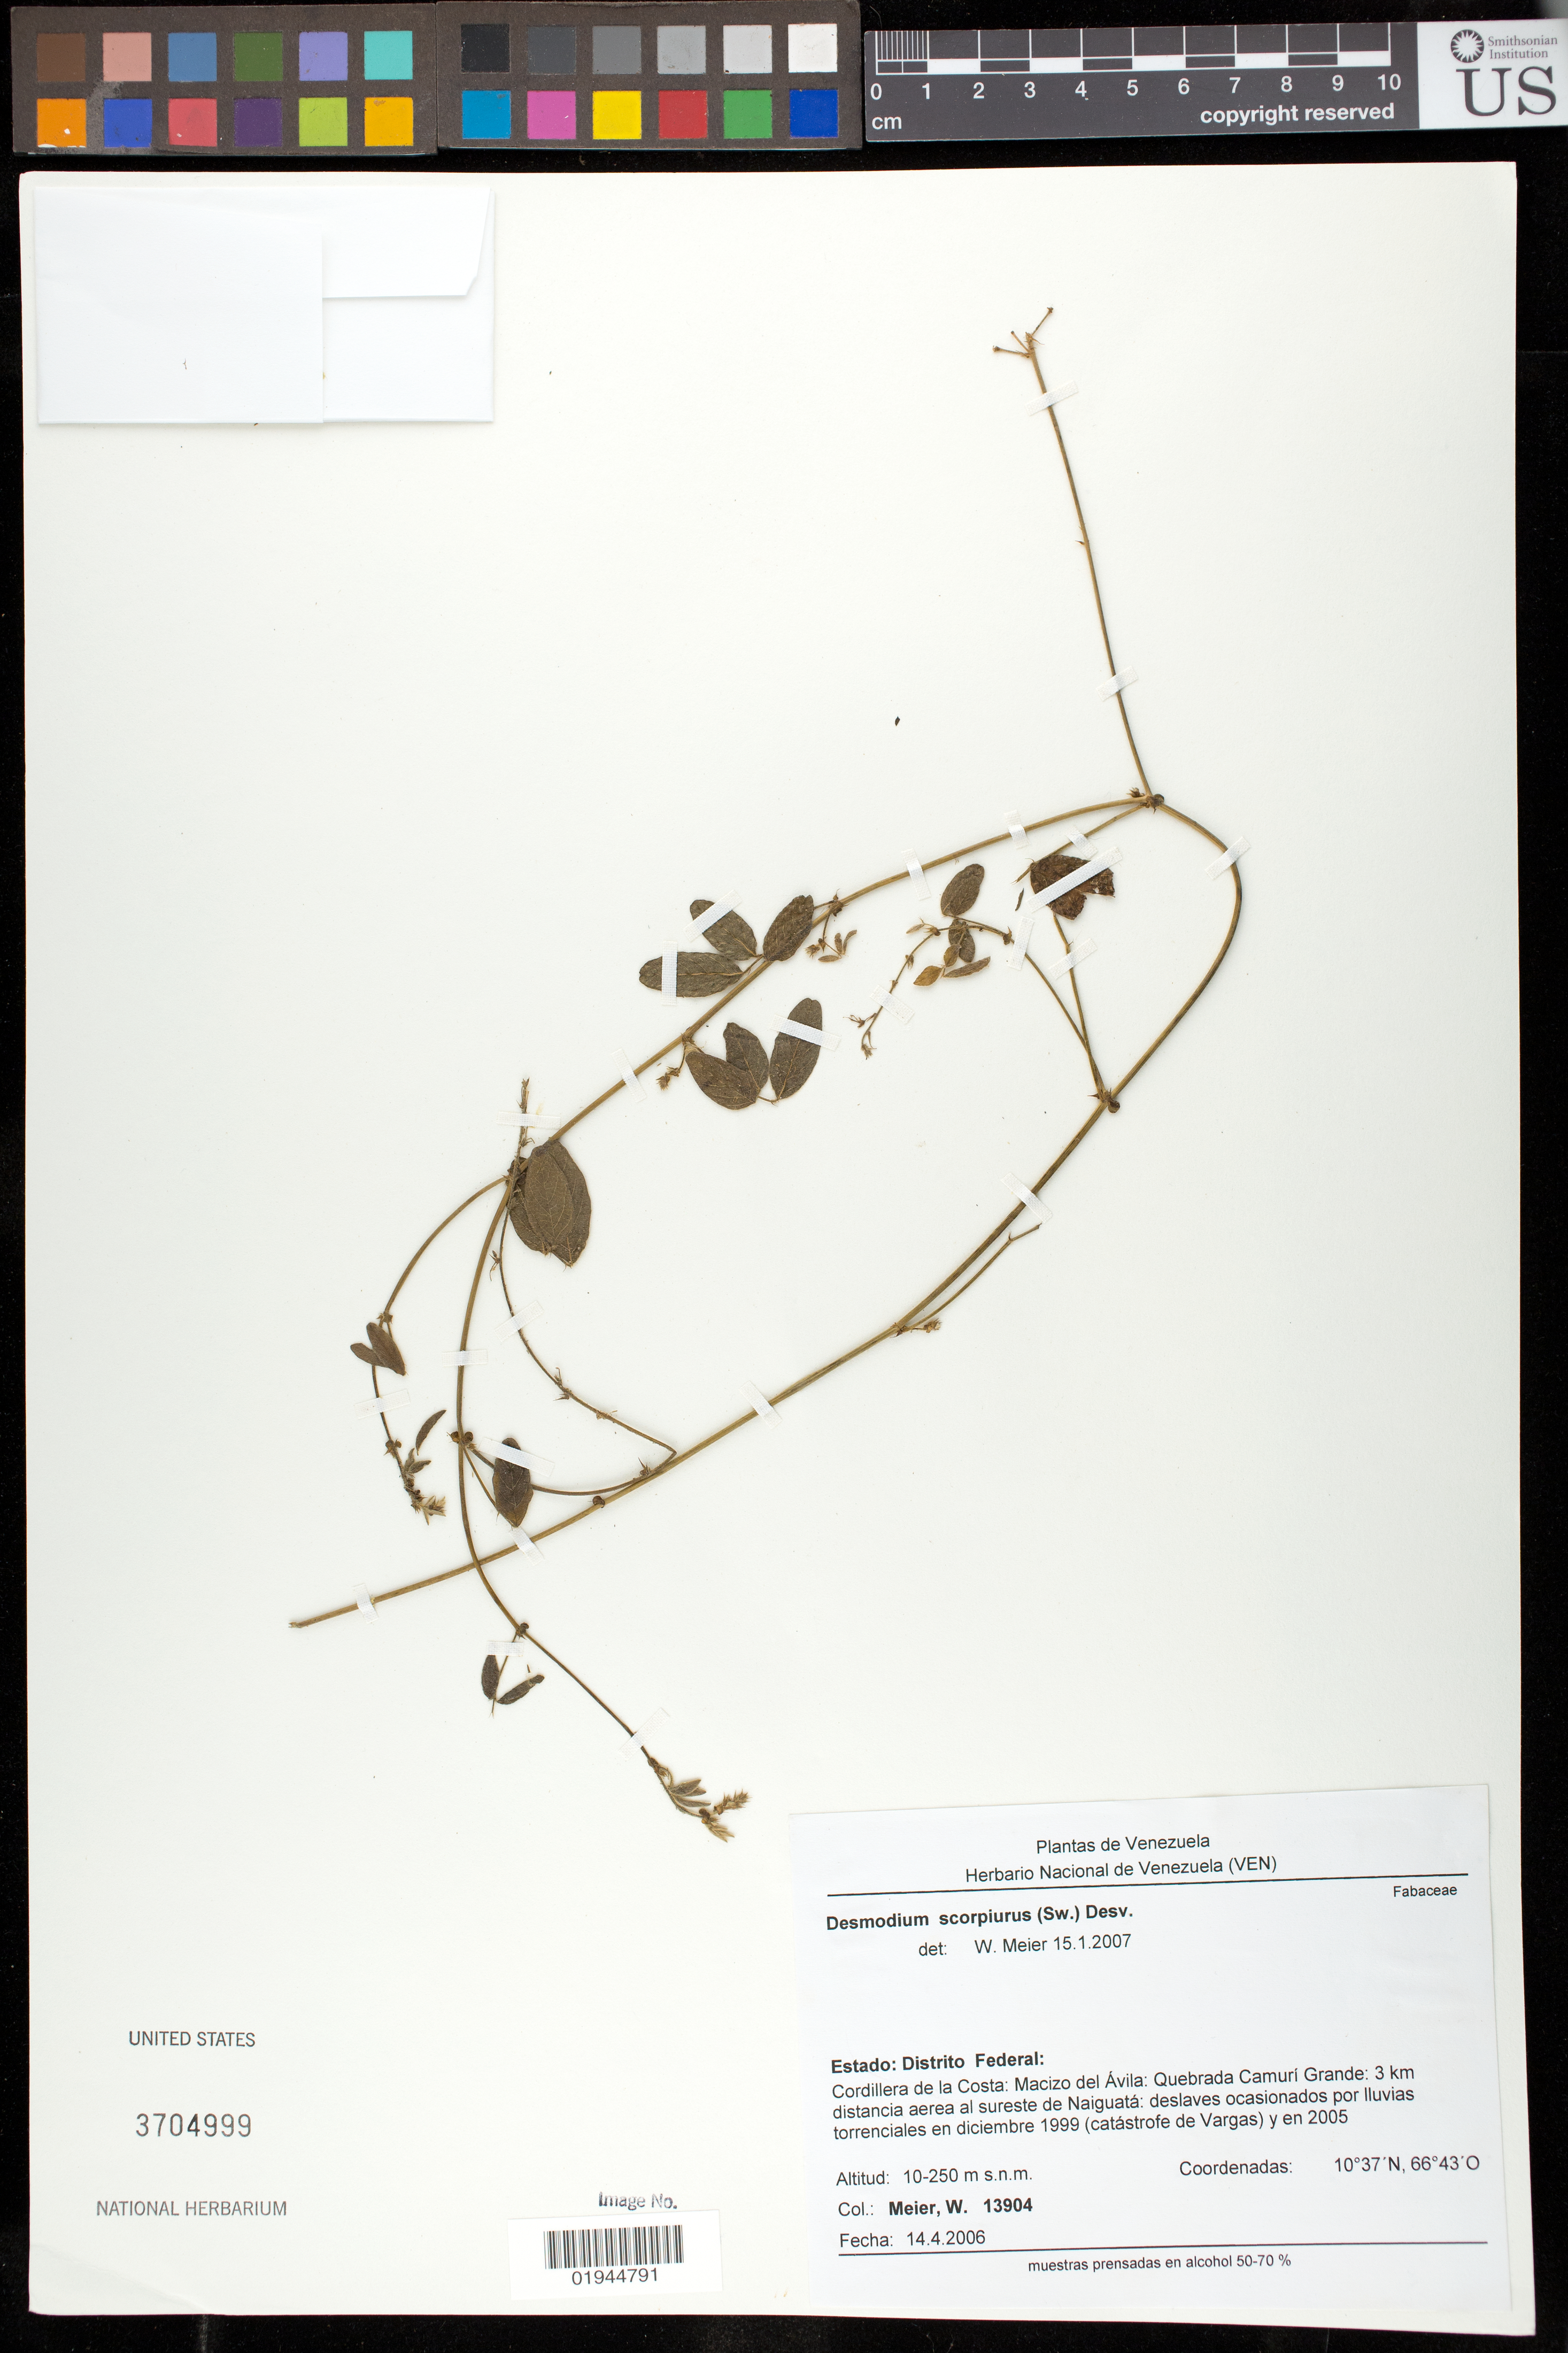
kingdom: Plantae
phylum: Tracheophyta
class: Magnoliopsida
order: Fabales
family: Fabaceae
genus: Desmodium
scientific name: Desmodium scorpiurus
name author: (Sw.) Desv. ex DC.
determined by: Meier, Winfried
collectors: W. Meier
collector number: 13904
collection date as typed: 14.4.2006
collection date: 2006-04-14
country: Venezuela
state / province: Distrito Federal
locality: Cordillera de la Costa: Macizo del Avila: Quebrada Camuri Grande: 3 km distancia aerea al sureste de Naiguata: deslaves ocasionados por lluvias torrenciales en diciembre 1999 (catastrofe de Vargas) y en 2005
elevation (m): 10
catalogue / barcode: US 3704999